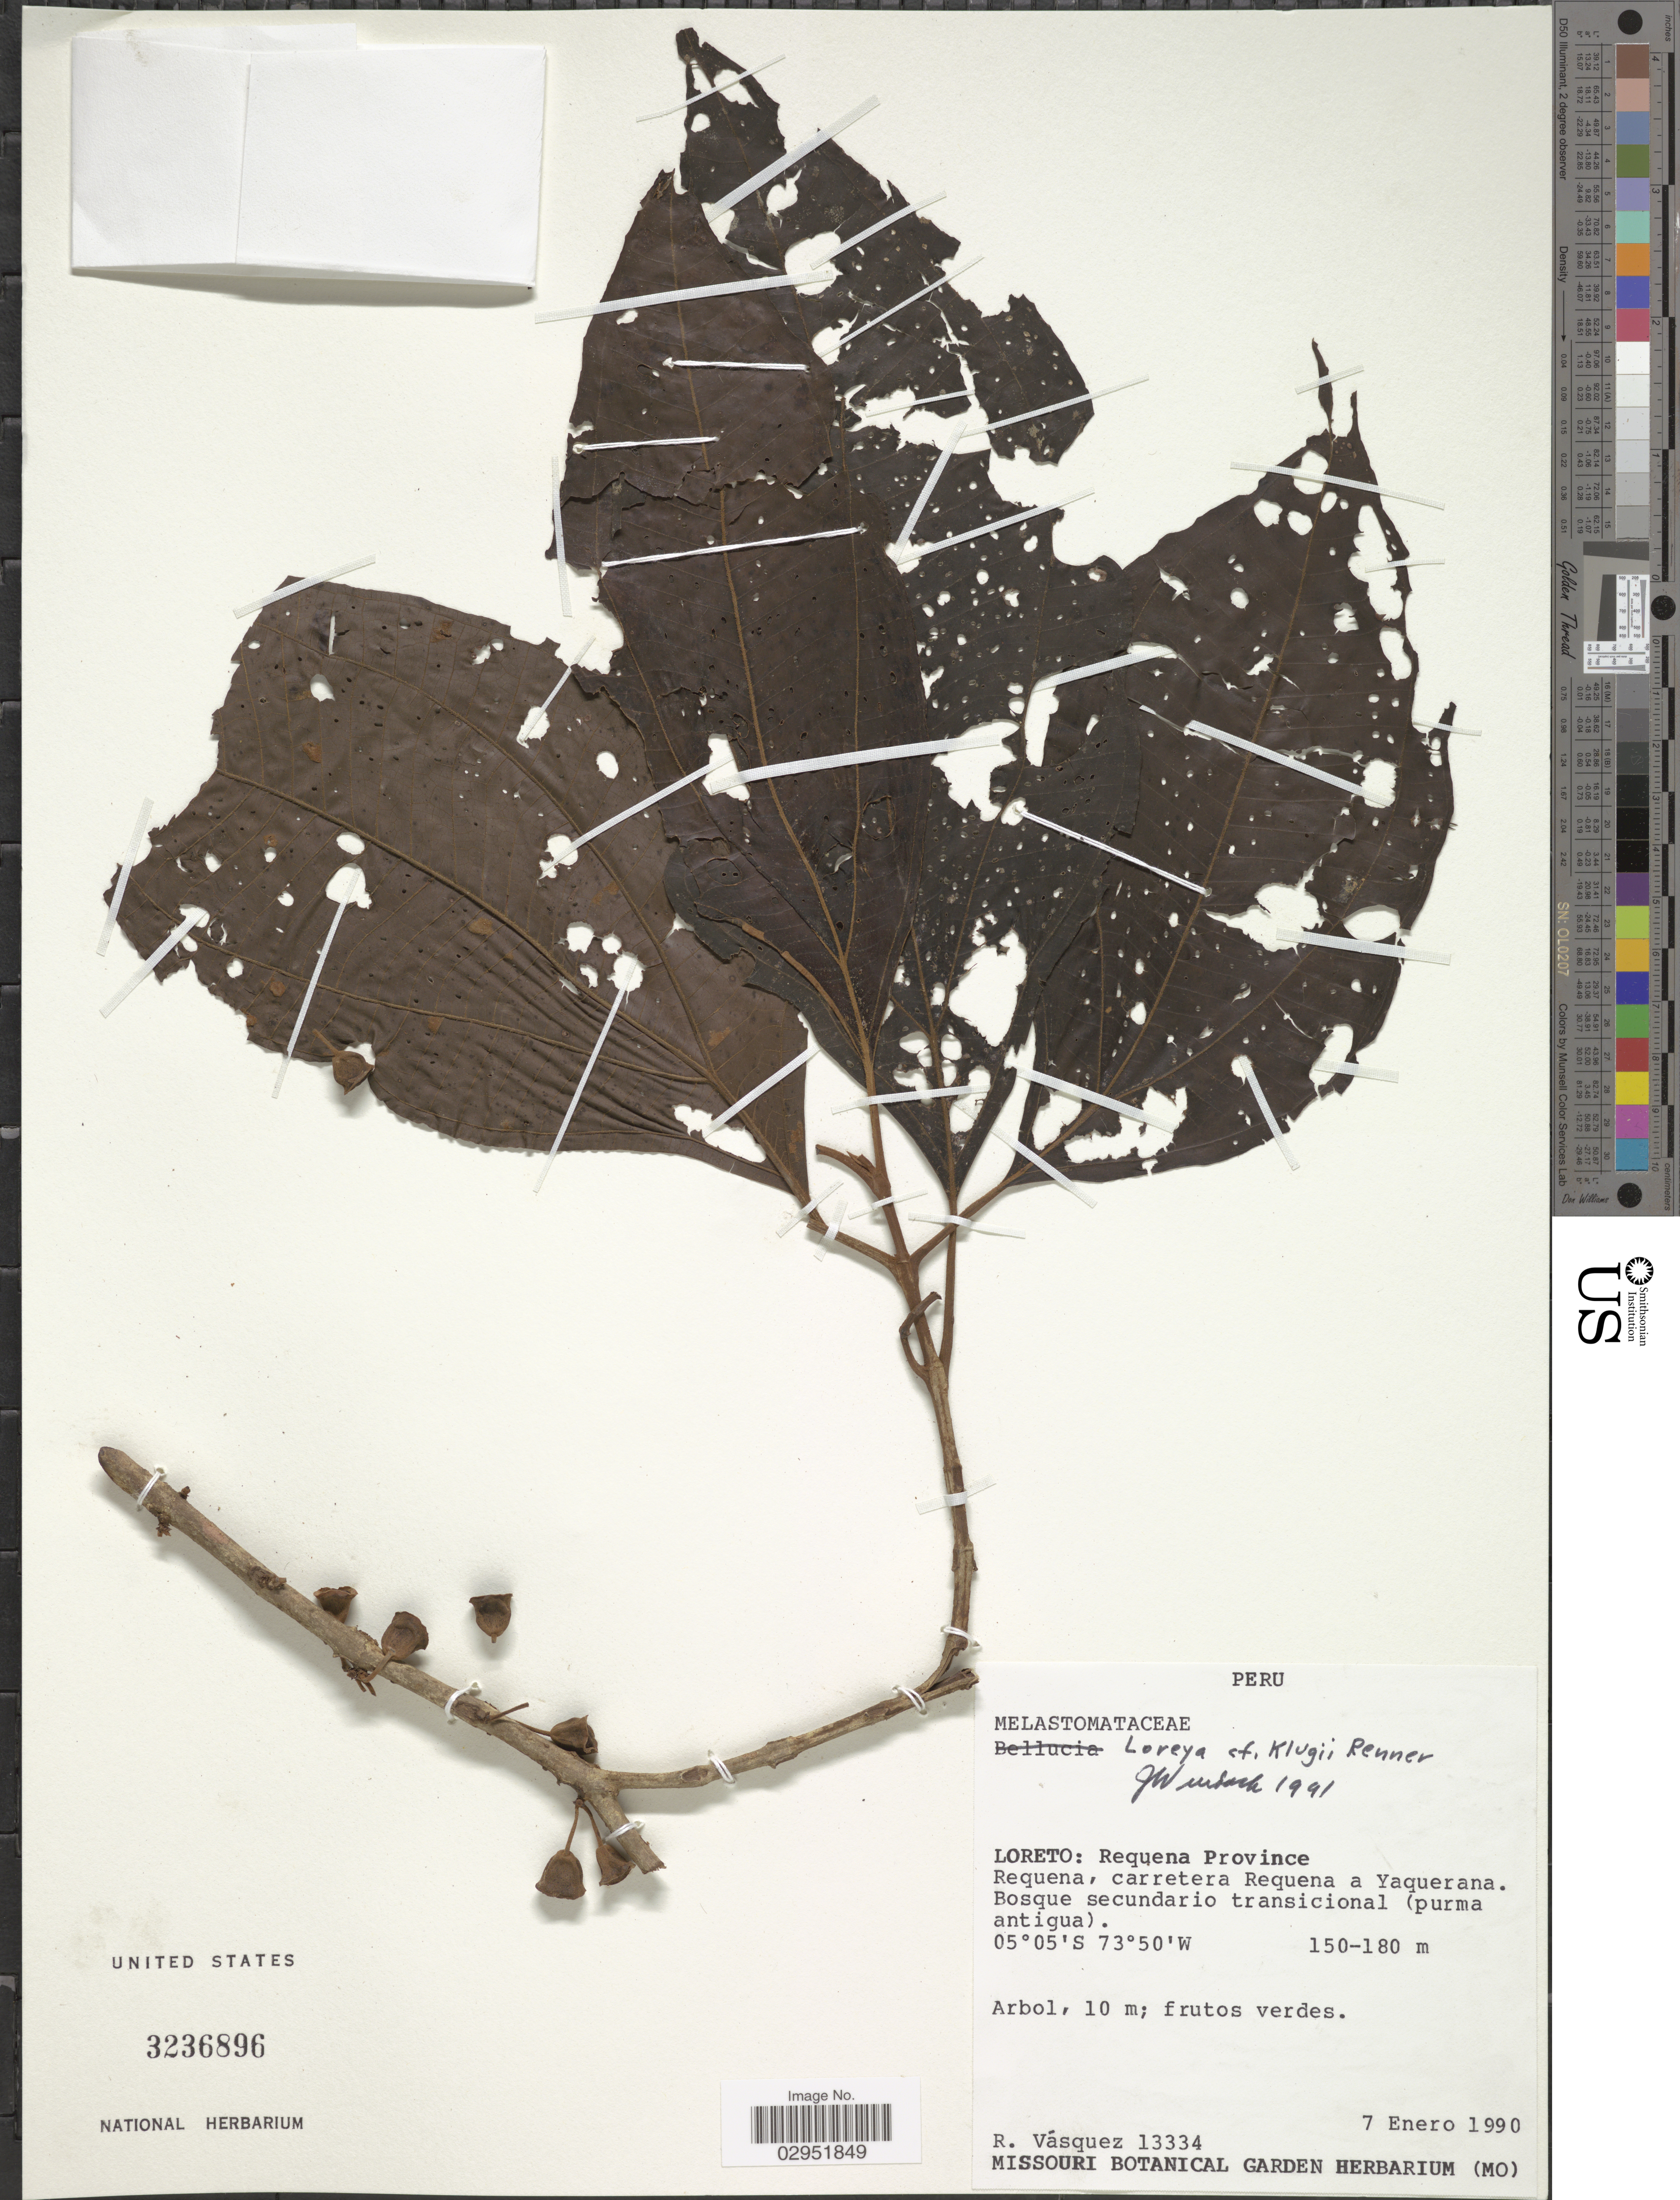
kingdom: Plantae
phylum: Tracheophyta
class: Magnoliopsida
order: Myrtales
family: Melastomataceae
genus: Bellucia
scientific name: Bellucia klugii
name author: (S.S. Renner) Penneys et al.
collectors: R. Vásquez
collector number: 13334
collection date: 1990-01-07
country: Peru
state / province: Loreto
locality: Loreto: Requena Province. Requena, carretera Requena a Yaquerana.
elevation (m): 150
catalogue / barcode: US 3236896